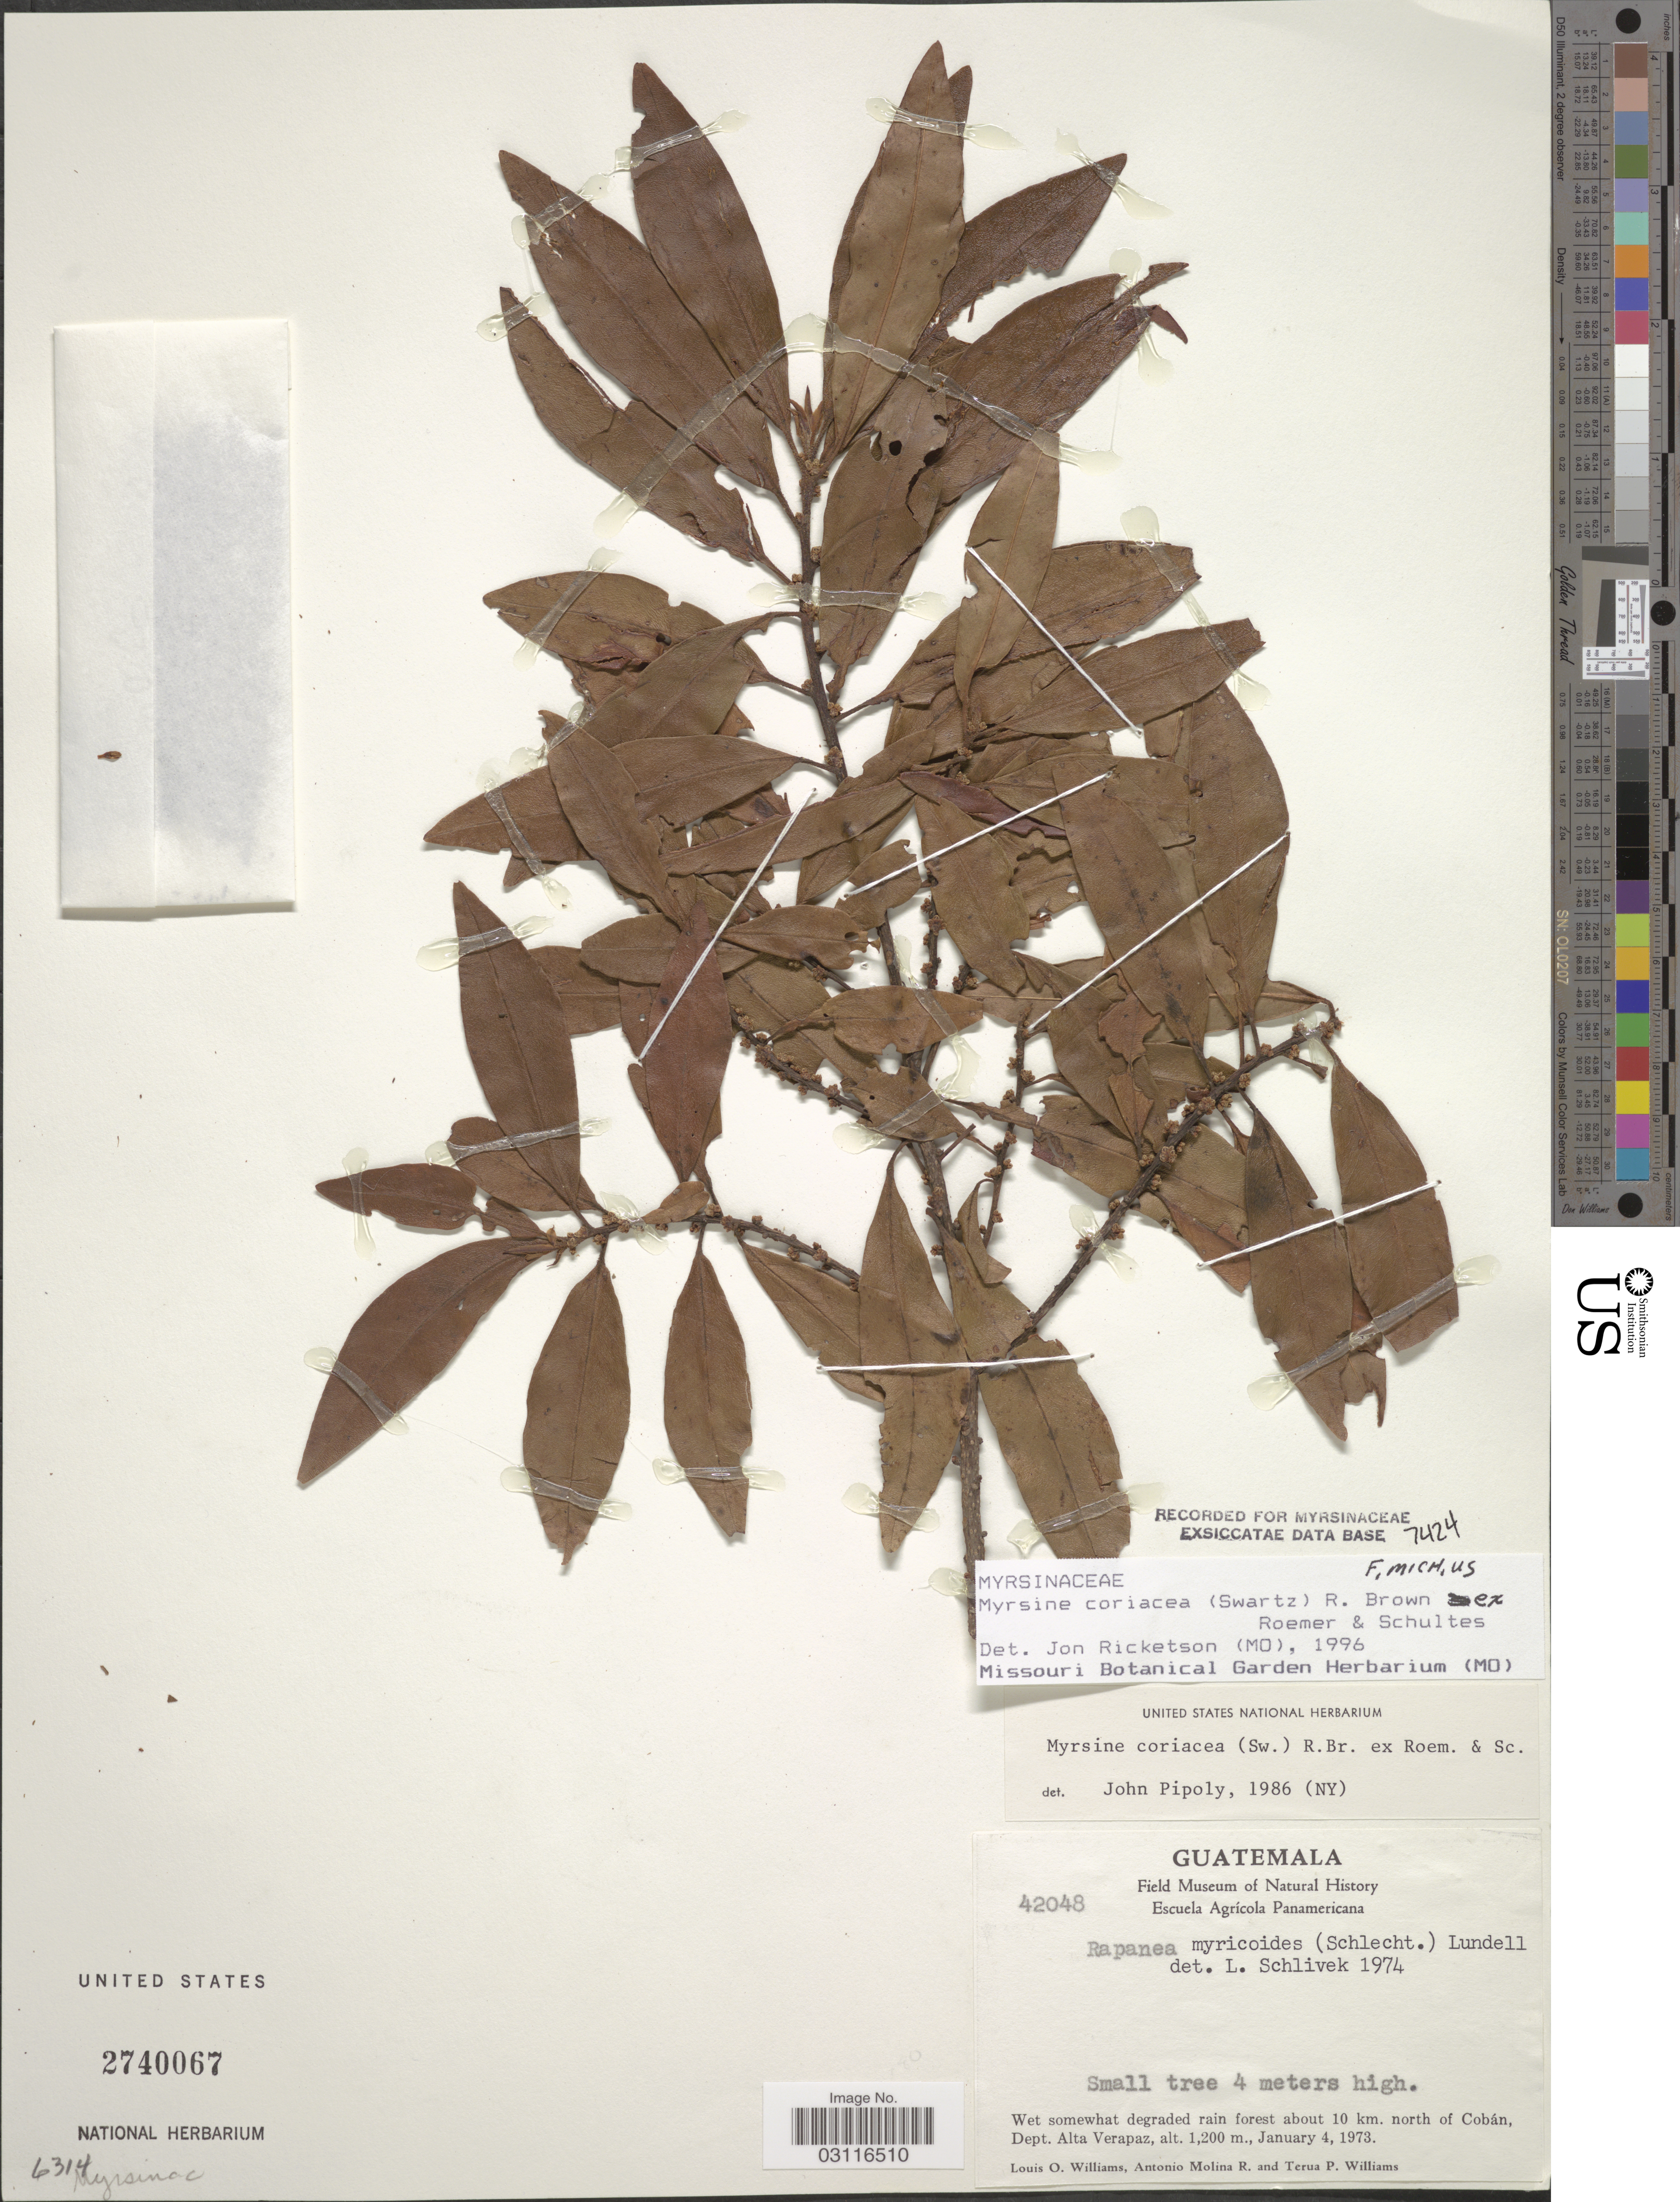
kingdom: Plantae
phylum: Tracheophyta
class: Magnoliopsida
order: Ericales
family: Primulaceae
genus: Myrsine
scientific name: Myrsine coriacea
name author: (Sw.) R. Br. ex Roem. & Schult.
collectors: L. O. Williams, A. Molina R. & T. Williams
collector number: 42048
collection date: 1973-01-04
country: Guatemala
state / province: Alta Verapaz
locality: About 10 km. north of Cobán, Dept. Alta Verapaz.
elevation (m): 1200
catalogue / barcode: US 2740067